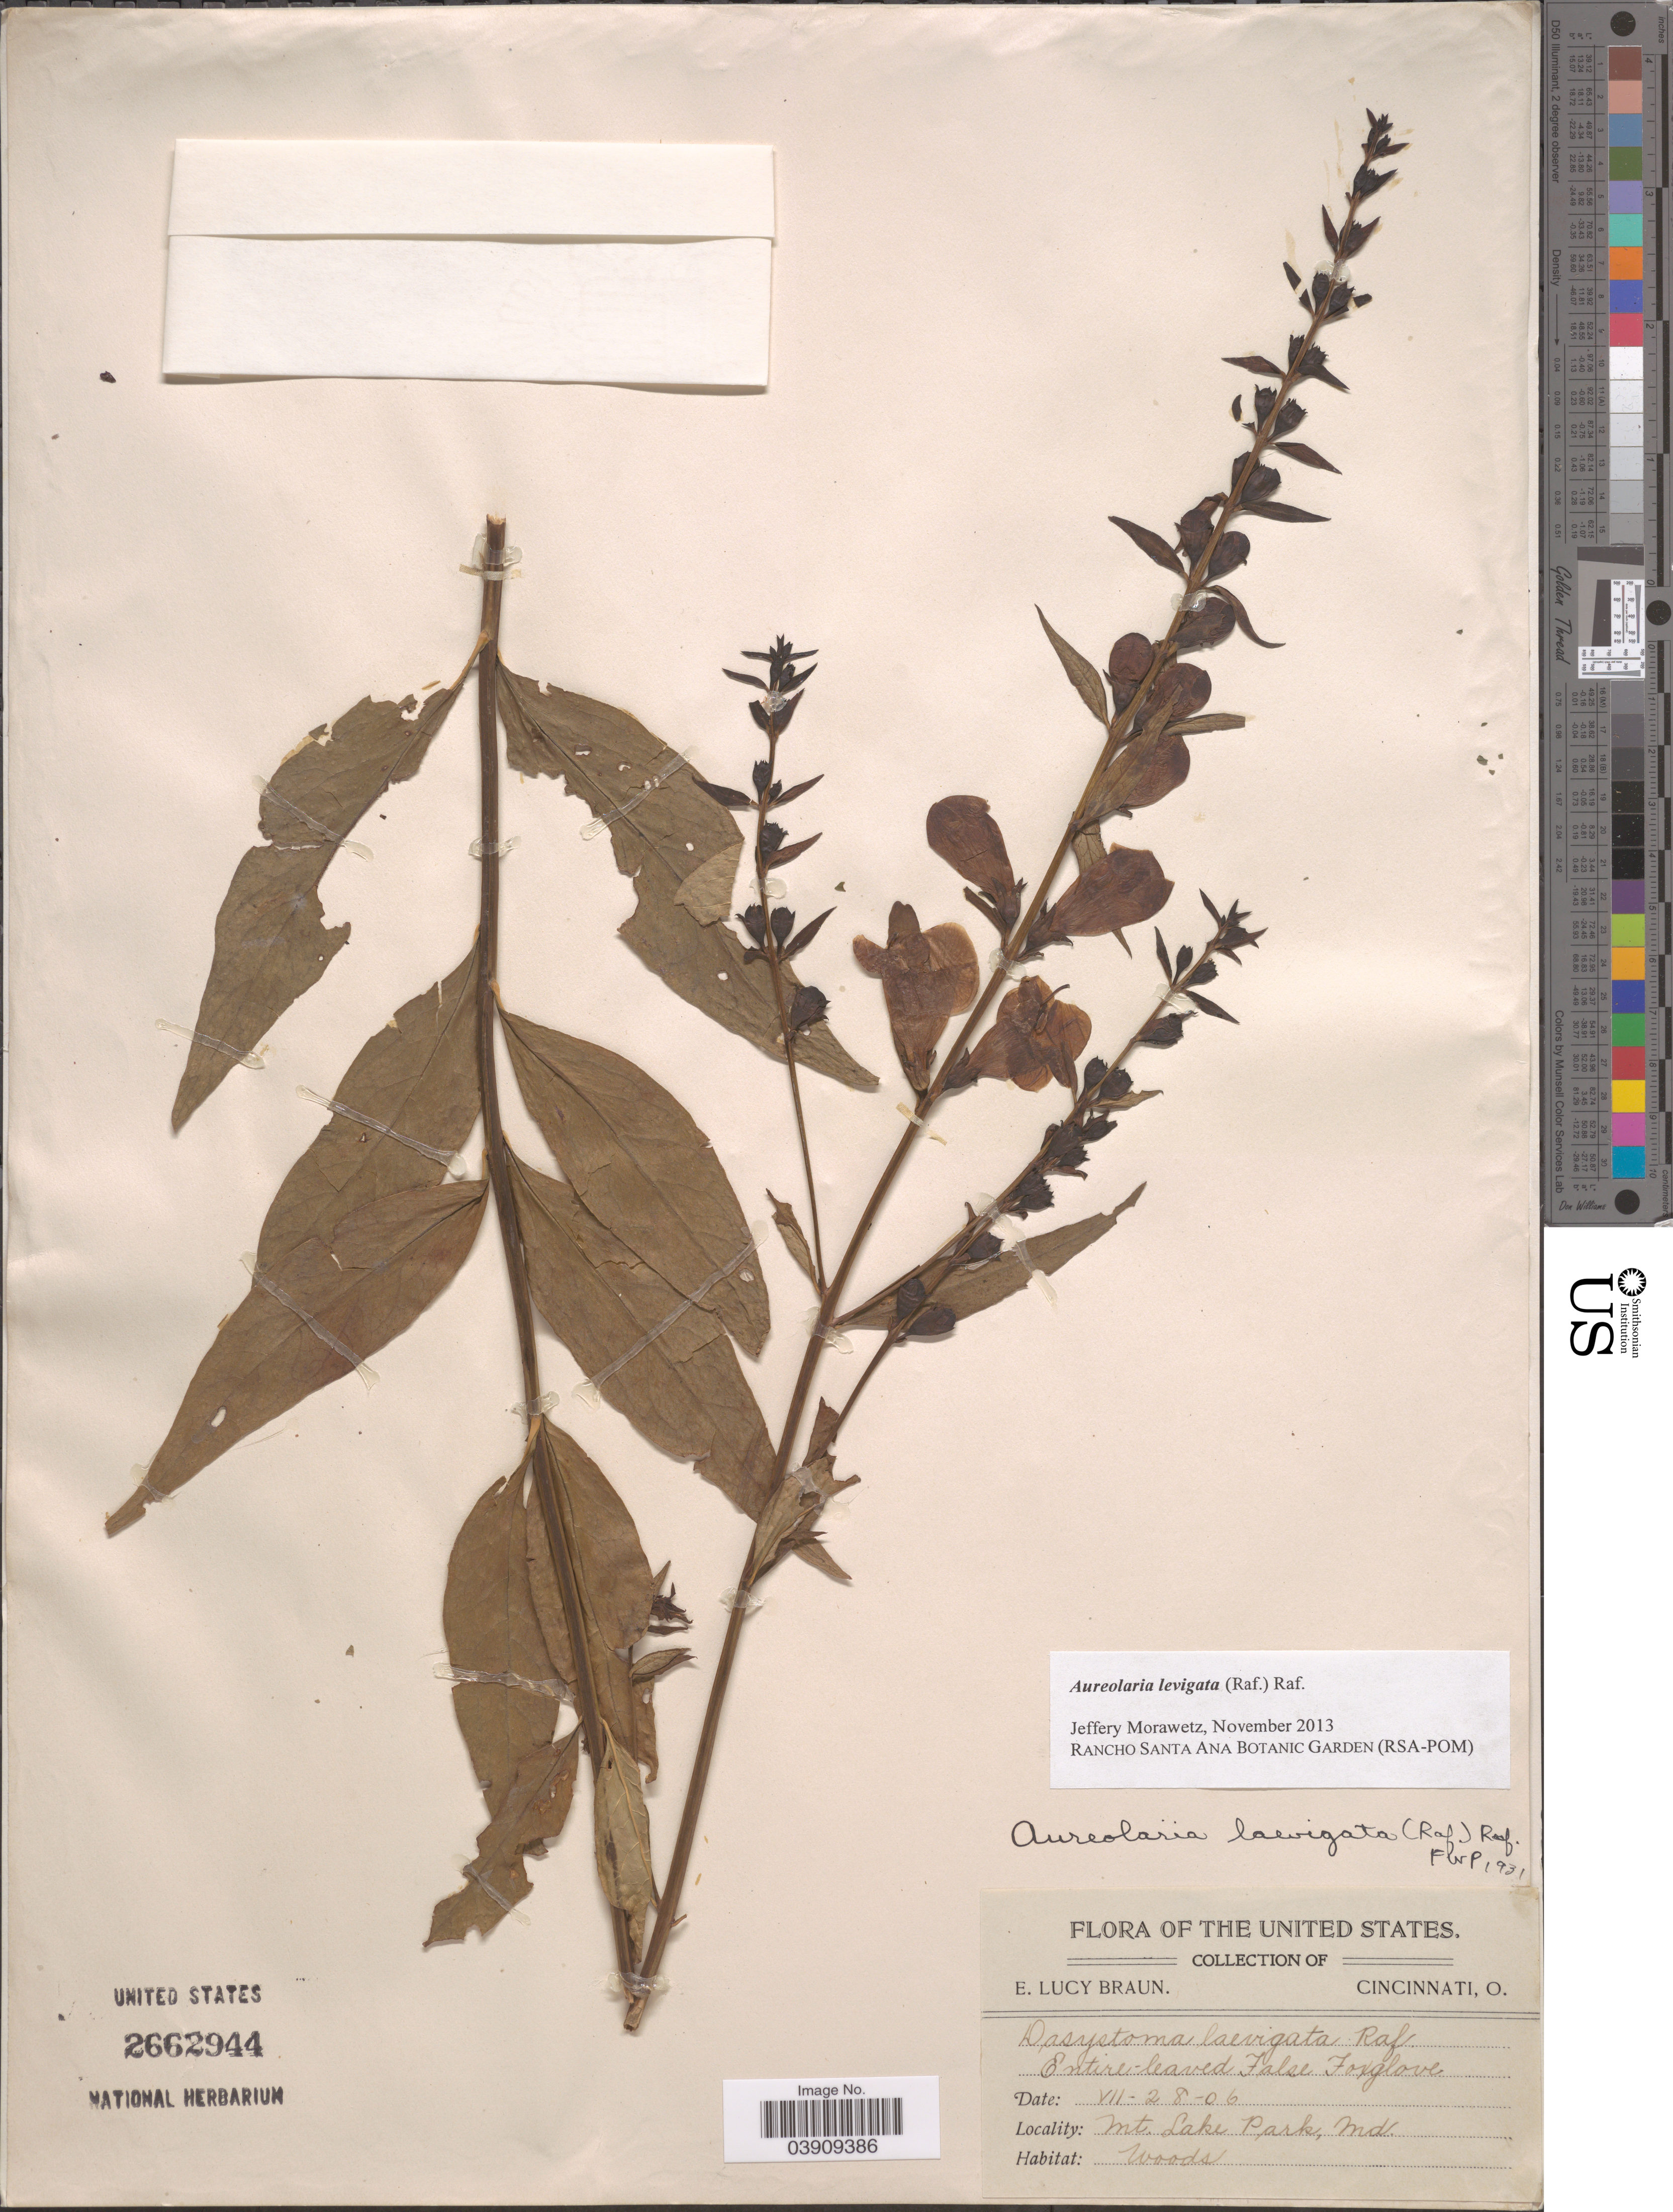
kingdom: Plantae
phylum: Tracheophyta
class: Magnoliopsida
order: Lamiales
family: Orobanchaceae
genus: Aureolaria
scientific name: Aureolaria laevigata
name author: (Raf.) Raf.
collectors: E. L. Braun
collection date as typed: Transcribed d/m/y: 28/7/6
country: United States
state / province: Maryland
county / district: Garrett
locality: Mt. Lake Park.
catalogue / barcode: US 2662944